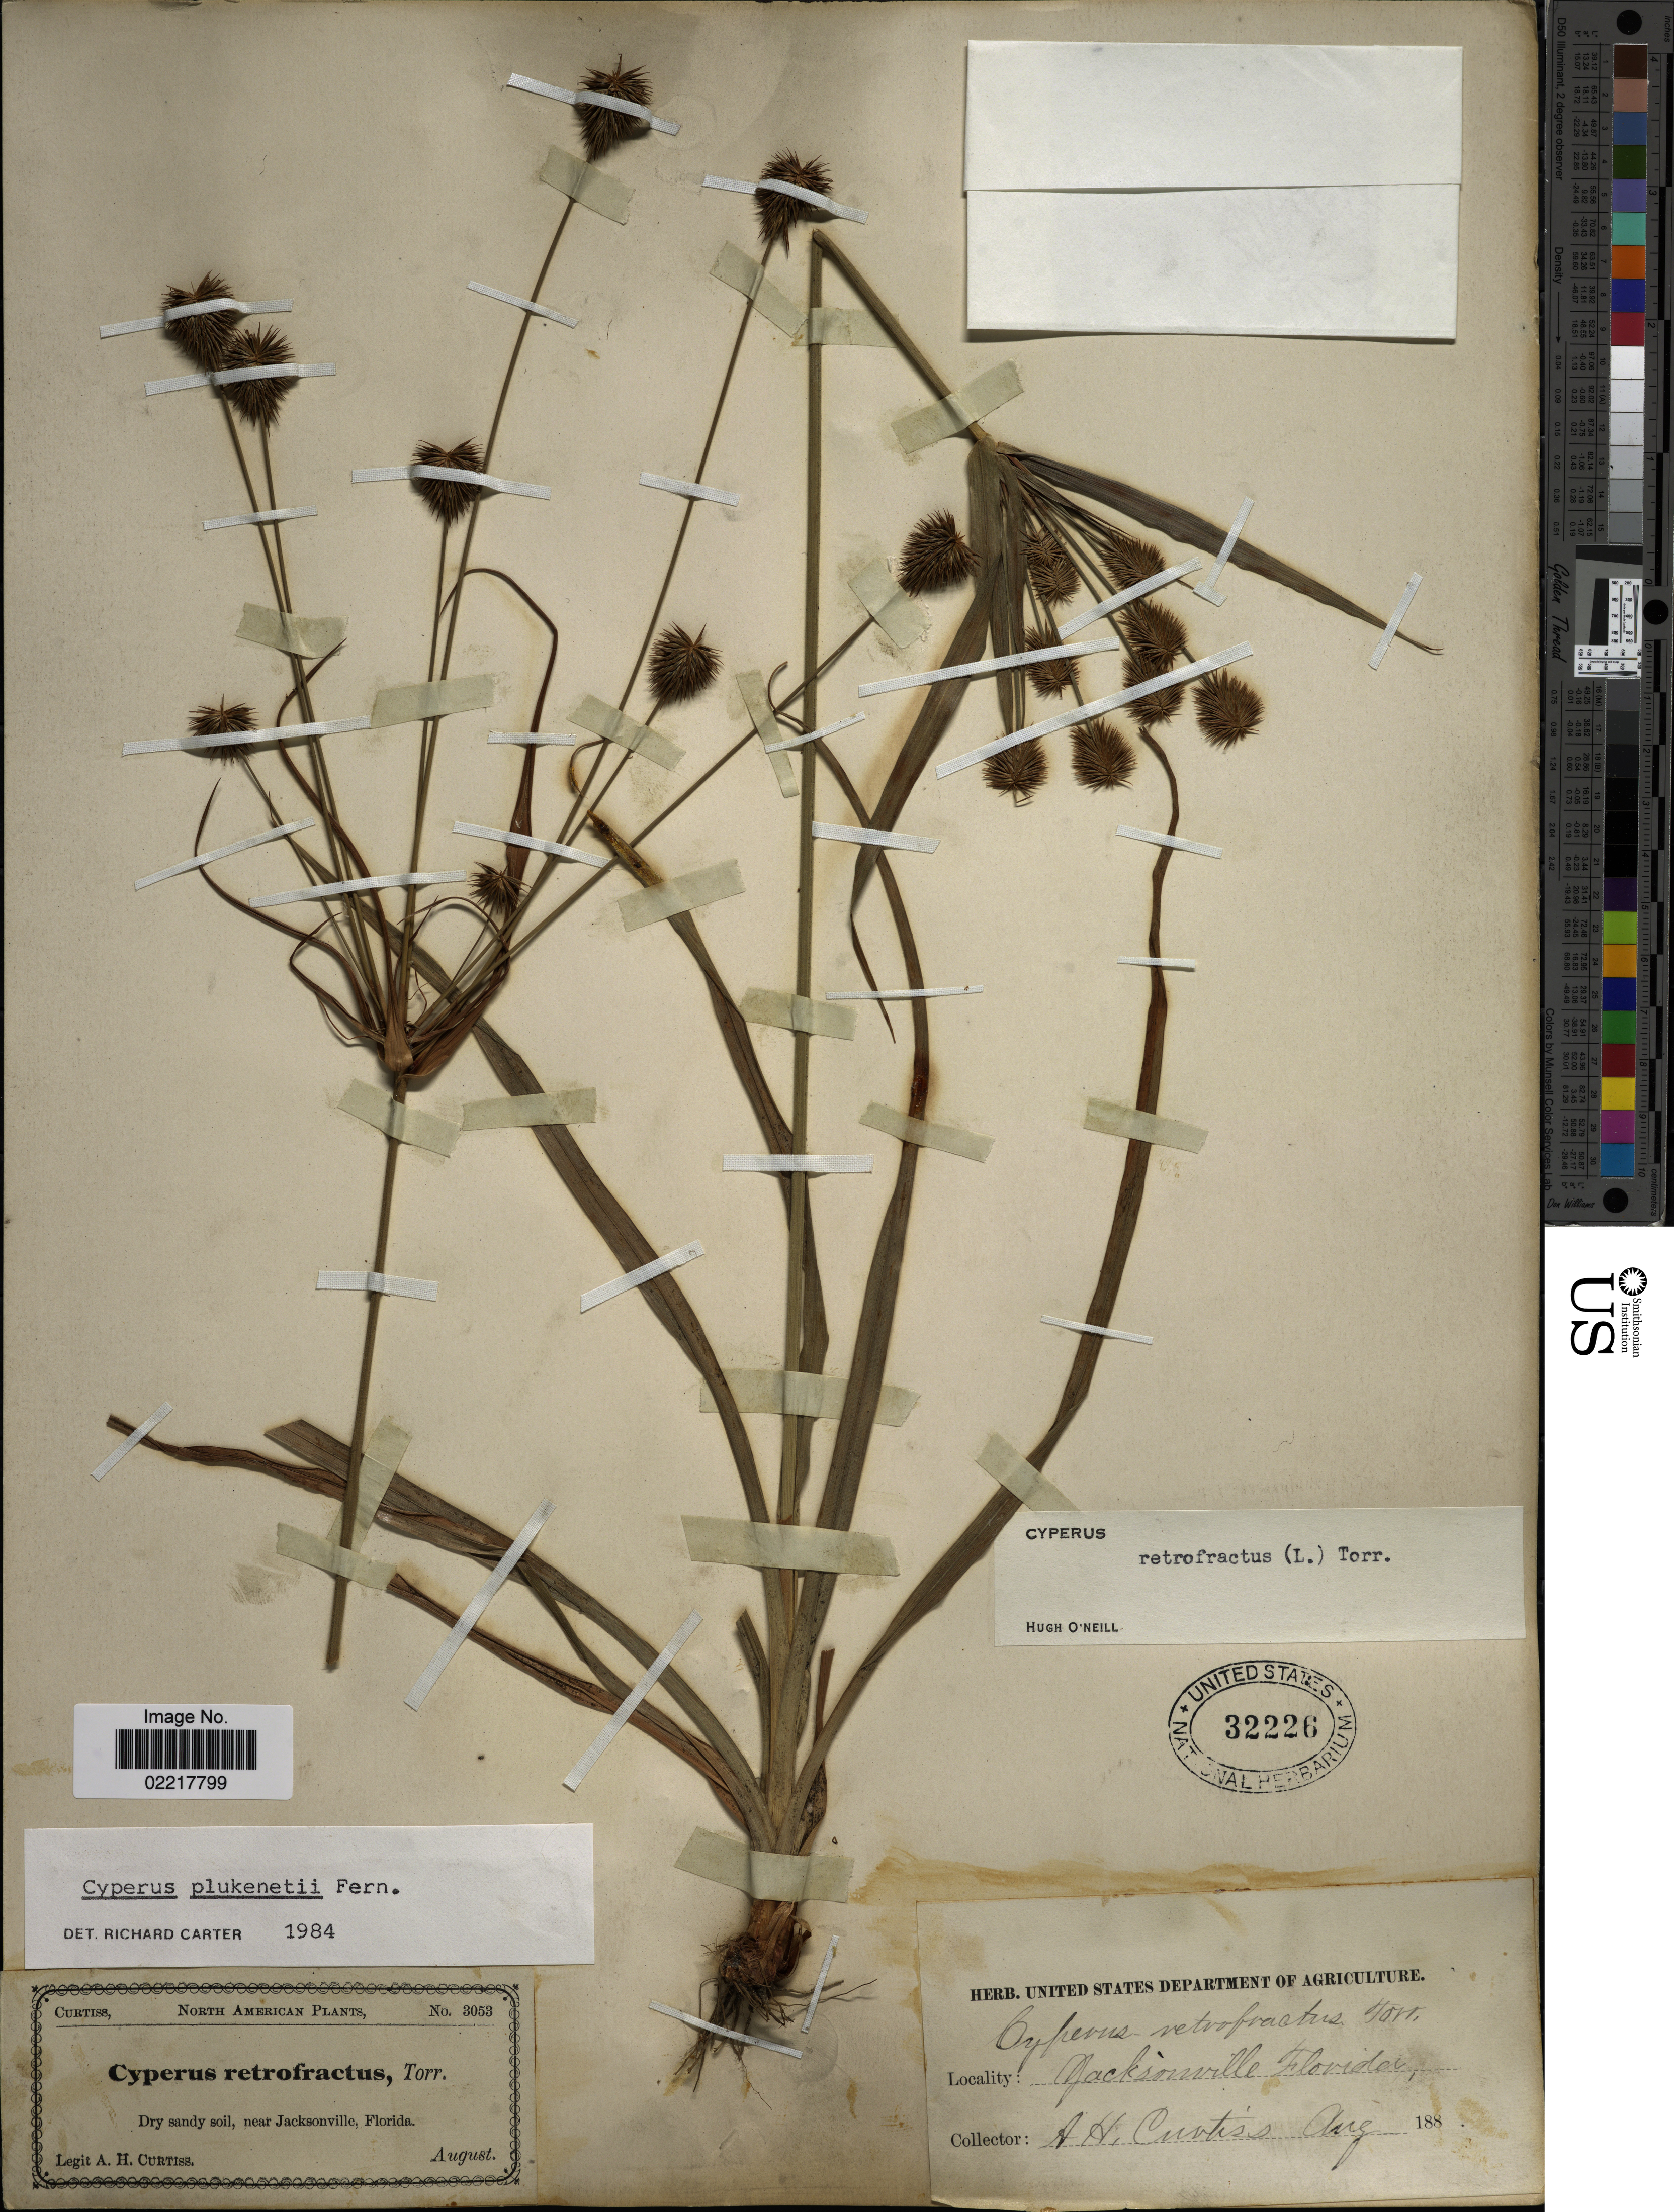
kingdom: Plantae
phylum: Tracheophyta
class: Liliopsida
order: Poales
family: Cyperaceae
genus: Cyperus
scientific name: Cyperus plukenetii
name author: Fernald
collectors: A. H. Curtiss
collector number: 3053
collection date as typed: Aug. 188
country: United States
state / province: Florida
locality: Near Jacksonville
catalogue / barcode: US 32226